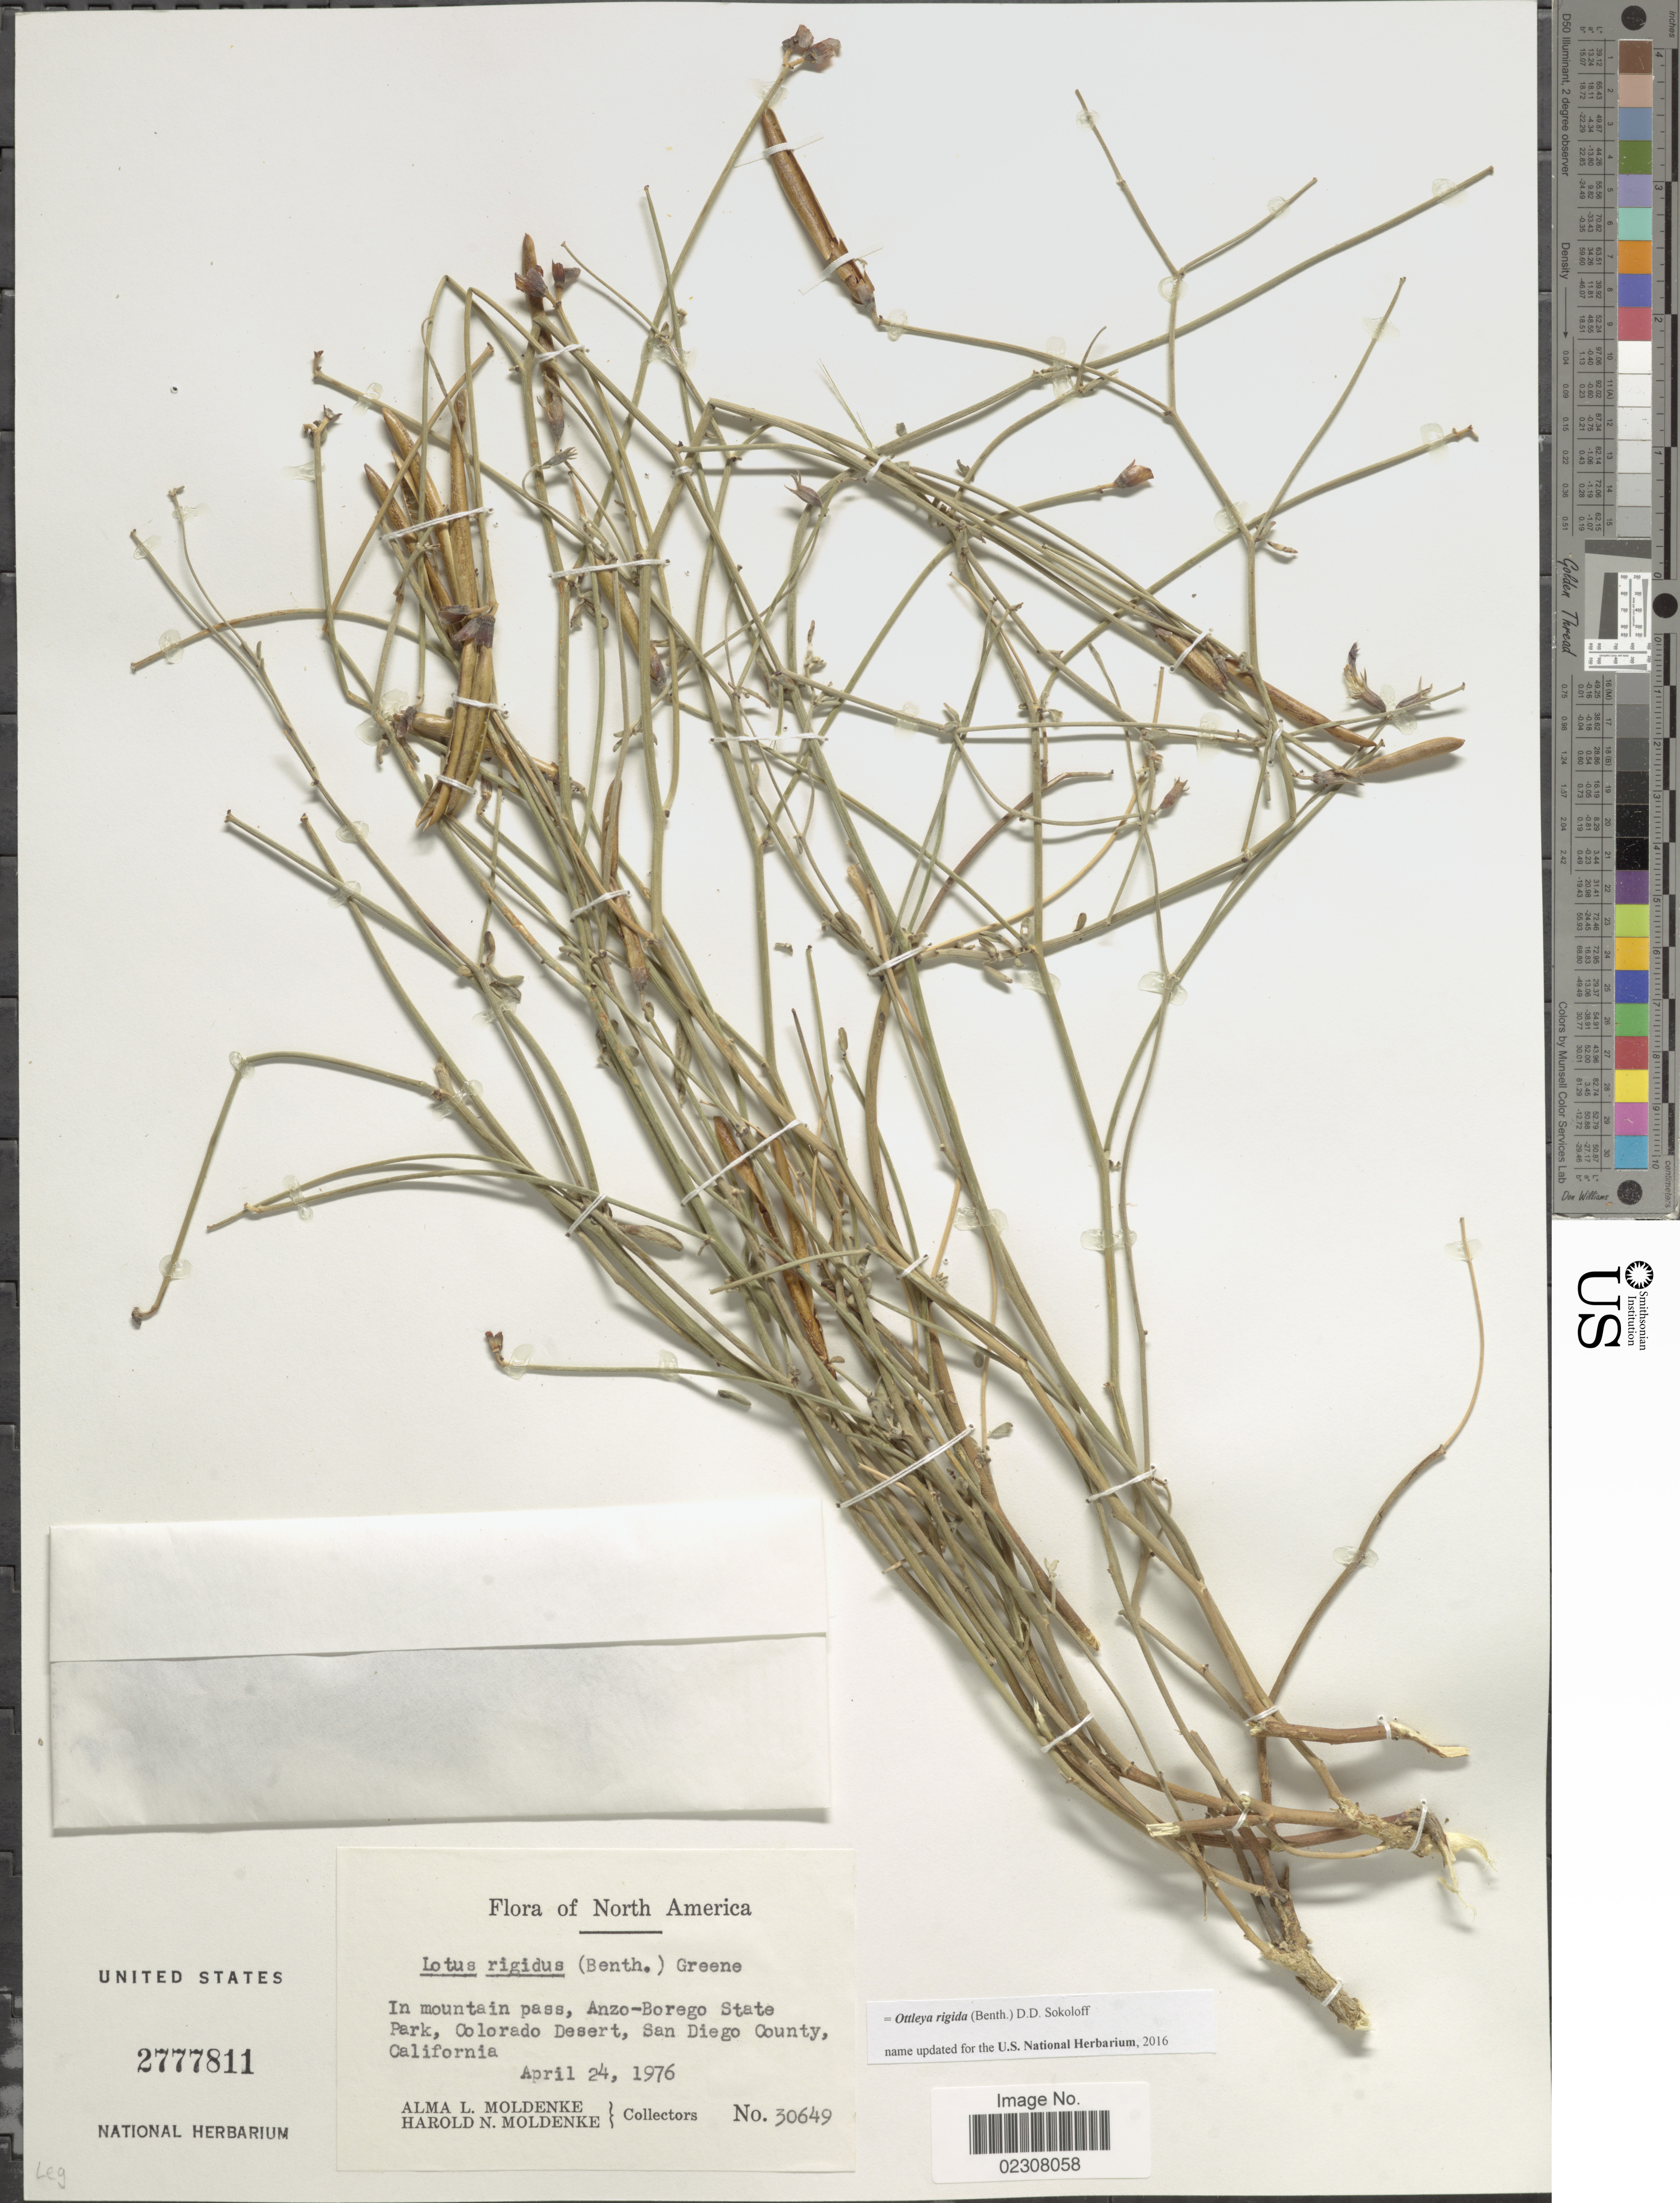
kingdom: Plantae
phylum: Tracheophyta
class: Magnoliopsida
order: Fabales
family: Fabaceae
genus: Ottleya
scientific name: Ottleya rigida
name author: (Benth.) D.D. Sokoloff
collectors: A. L. Moldenke & H. N. Moldenke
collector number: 30649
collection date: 1976-04-24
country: United States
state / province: California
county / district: San Diego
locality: In mountain pass, Anzo-Borego State park, Colorado Deset, San Diego County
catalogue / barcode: US 2777811